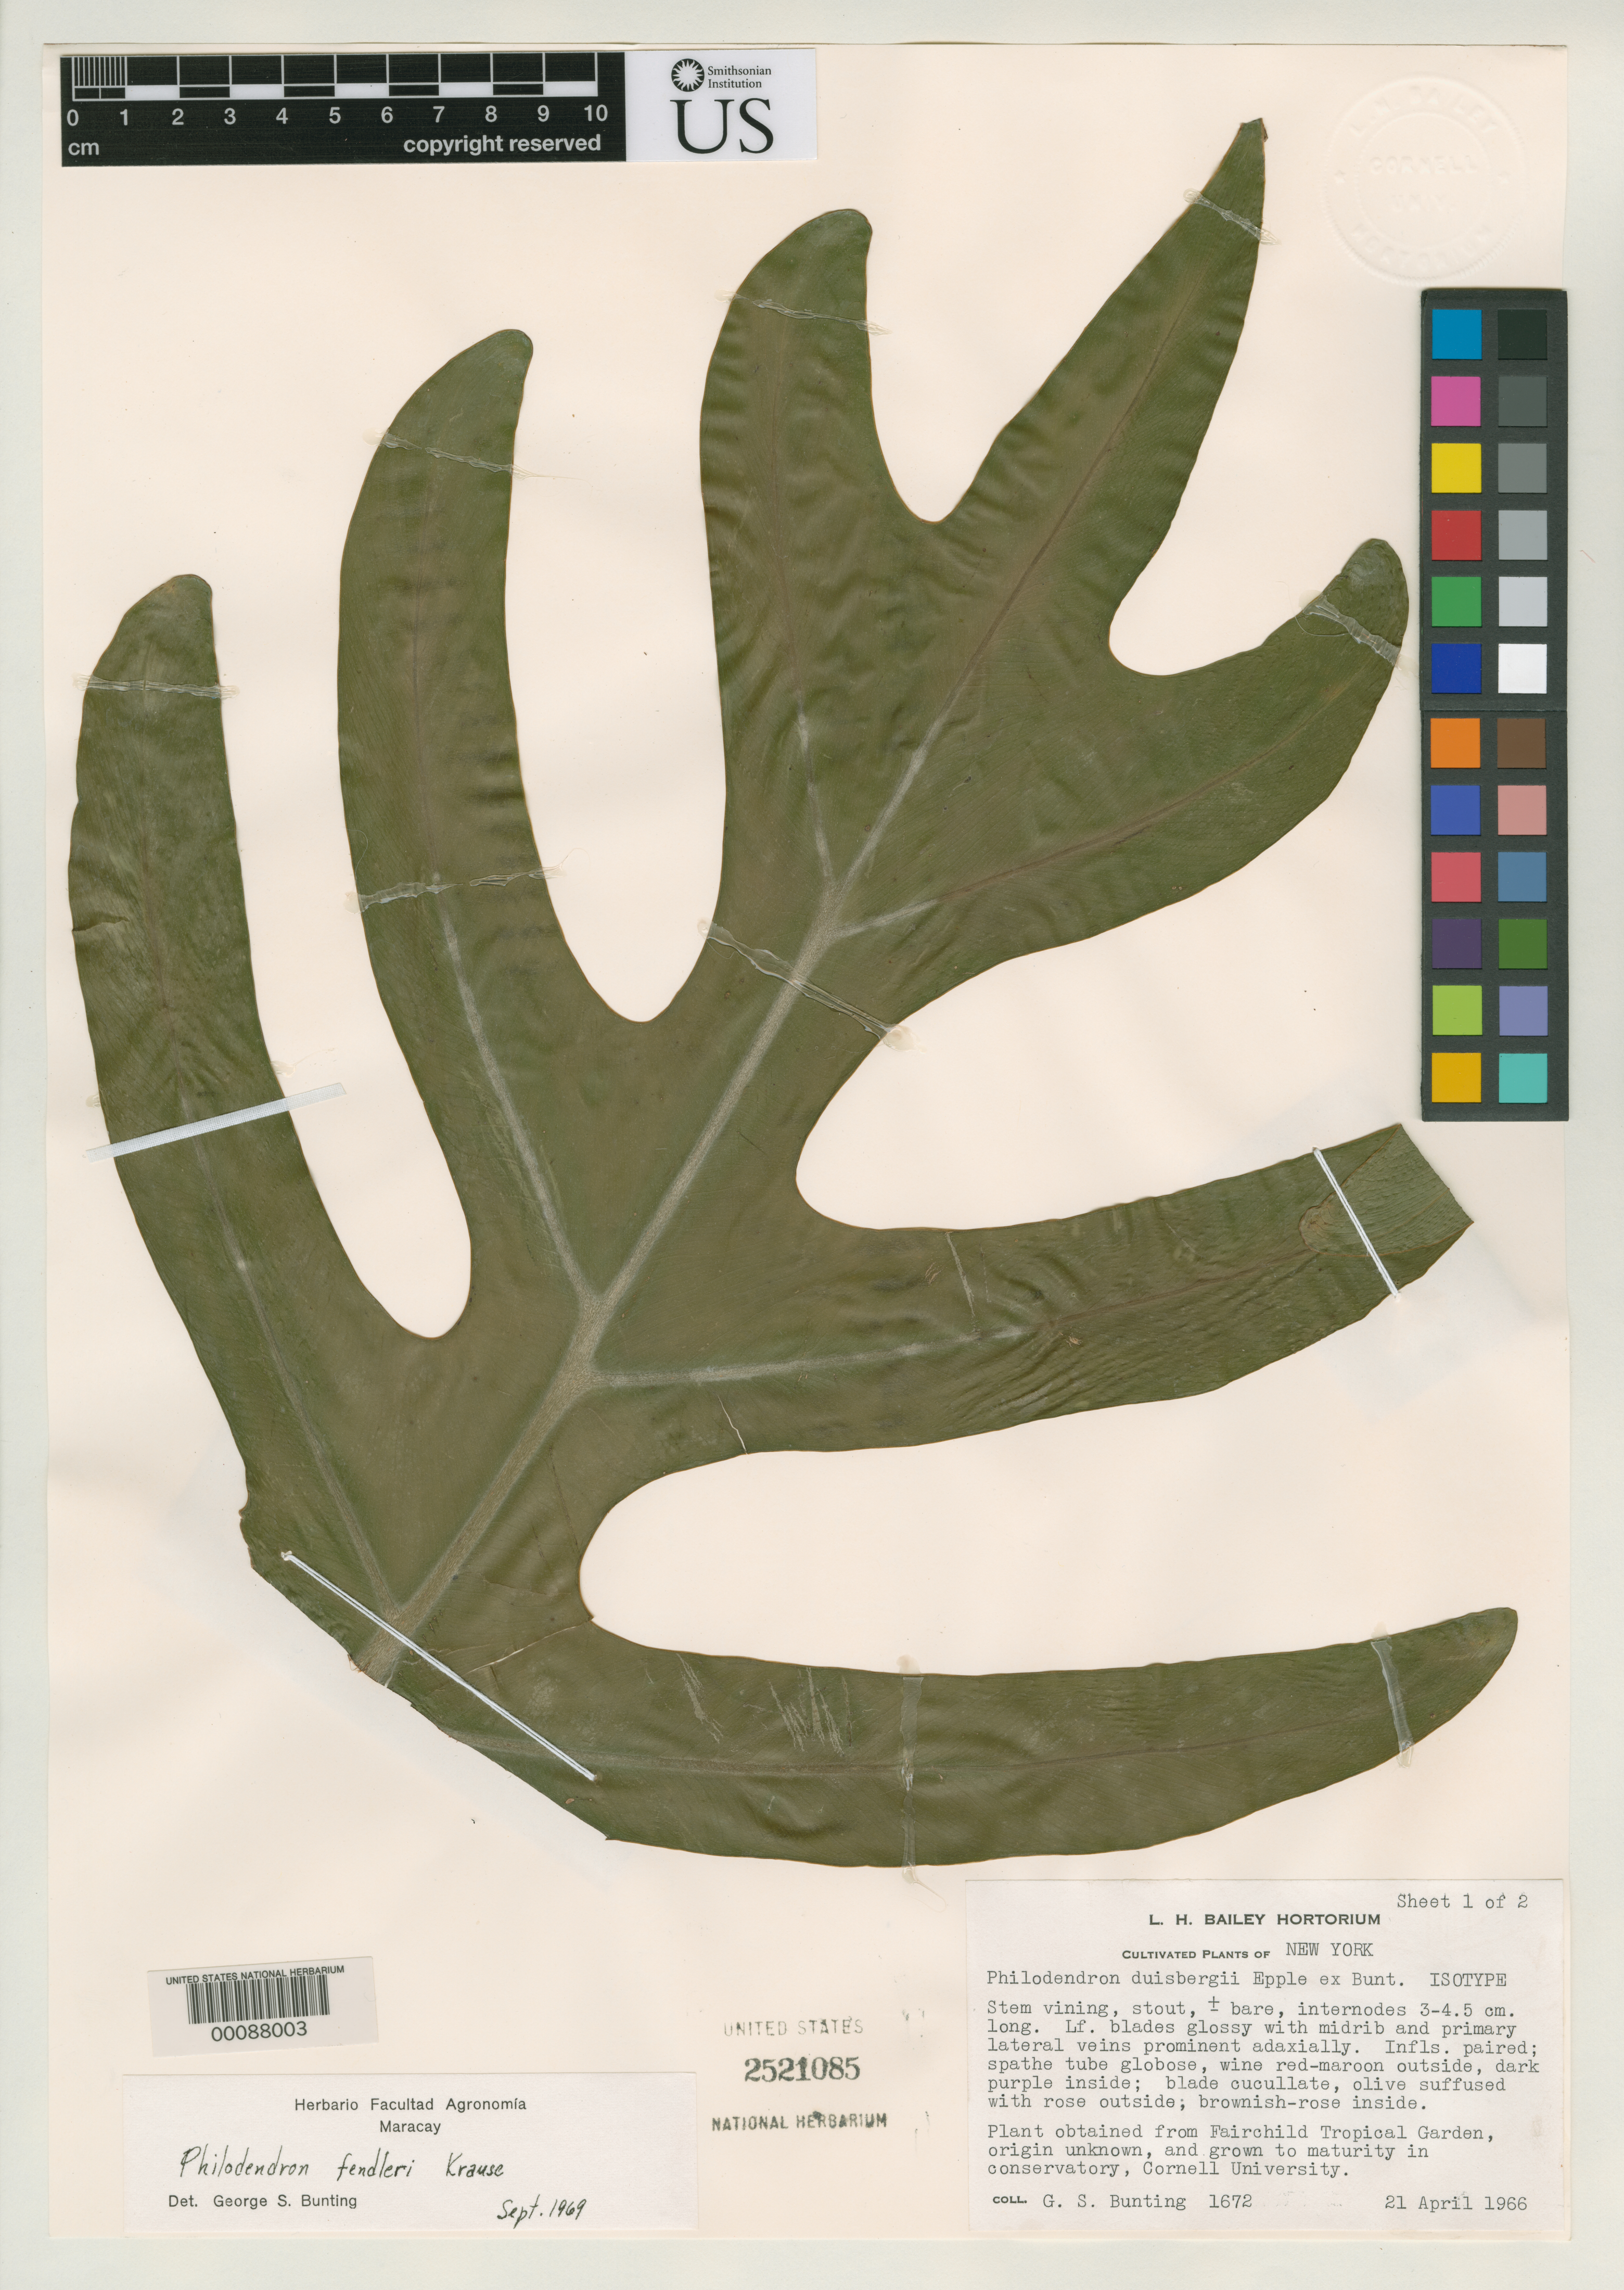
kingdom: Plantae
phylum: Tracheophyta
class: Liliopsida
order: Alismatales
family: Araceae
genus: Philodendron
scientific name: Philodendron duisbergii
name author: Epple ex G.S. Bunting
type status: Isotype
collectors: G. S. Bunting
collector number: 1672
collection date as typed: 21 Apr 1966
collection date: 1966-04-21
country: Colombia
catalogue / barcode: US 2521085